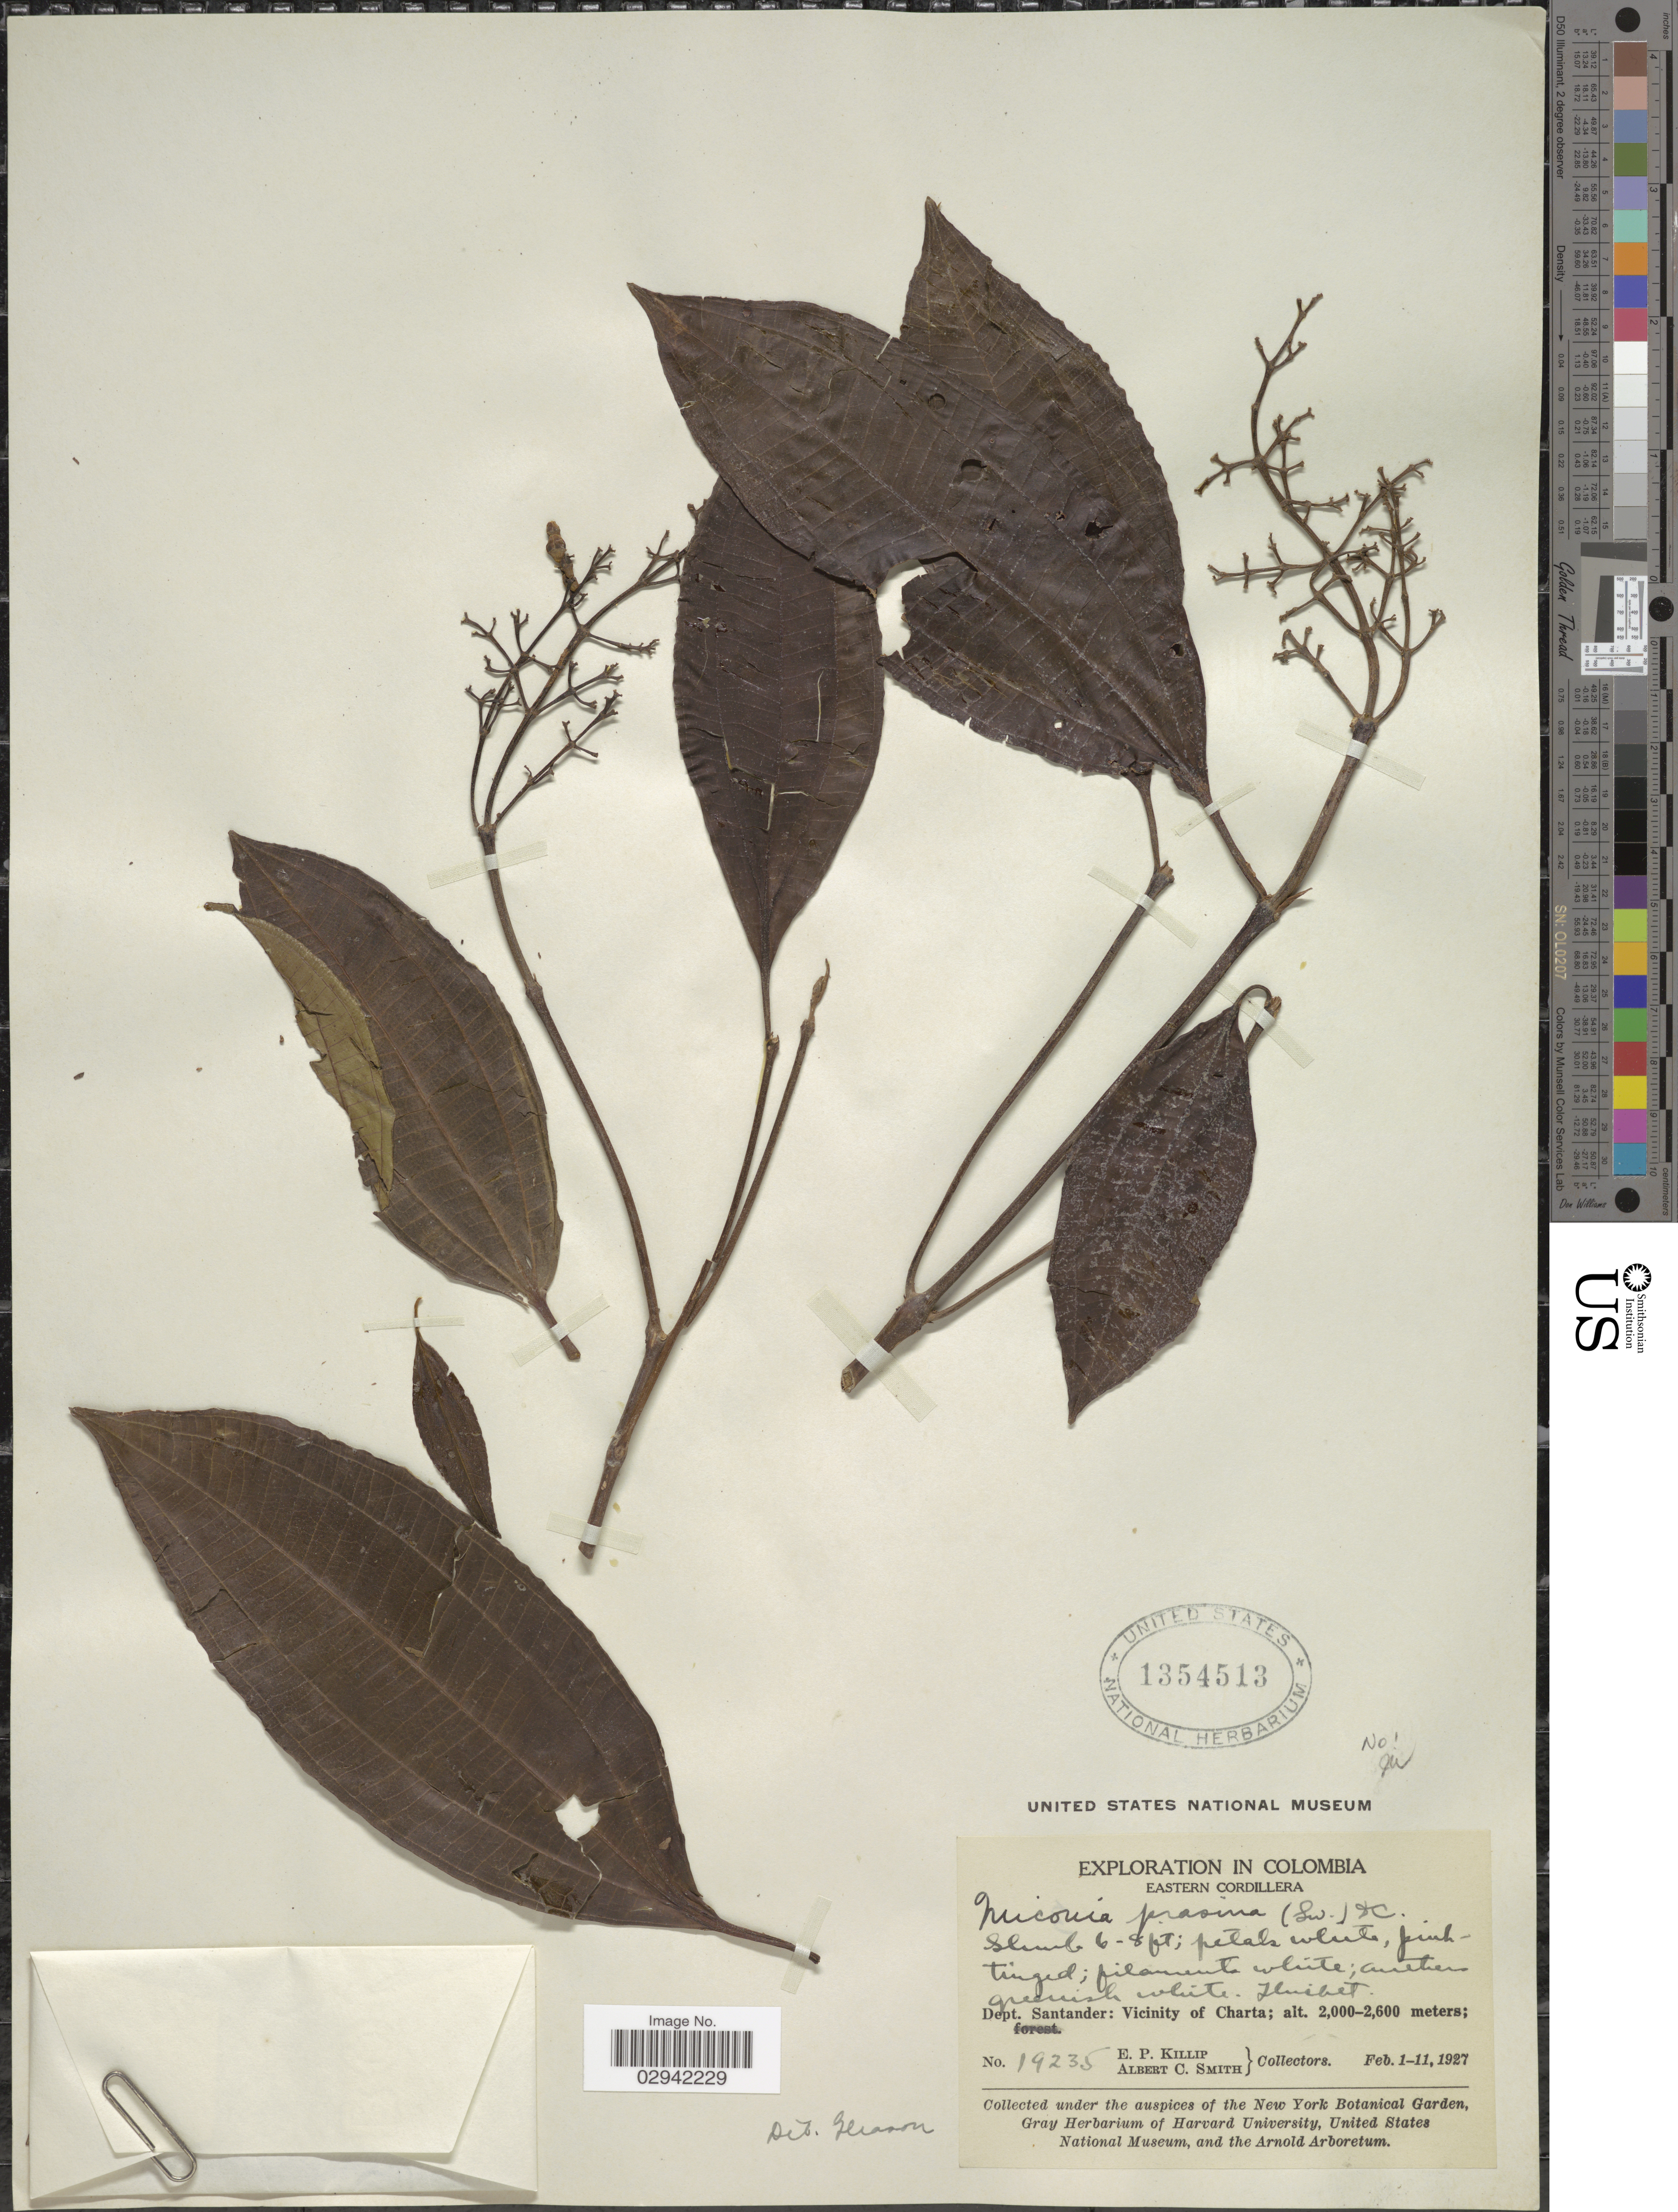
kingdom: Plantae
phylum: Tracheophyta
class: Magnoliopsida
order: Myrtales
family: Melastomataceae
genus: Miconia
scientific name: Miconia prasina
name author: (Sw.) DC.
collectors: E. P. Killip & A. C. Smith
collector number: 19235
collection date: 1927-02-01/1927-02-11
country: Colombia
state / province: Santander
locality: Dept. Santander: Vicinity of Charta.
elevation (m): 2000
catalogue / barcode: US 1354513